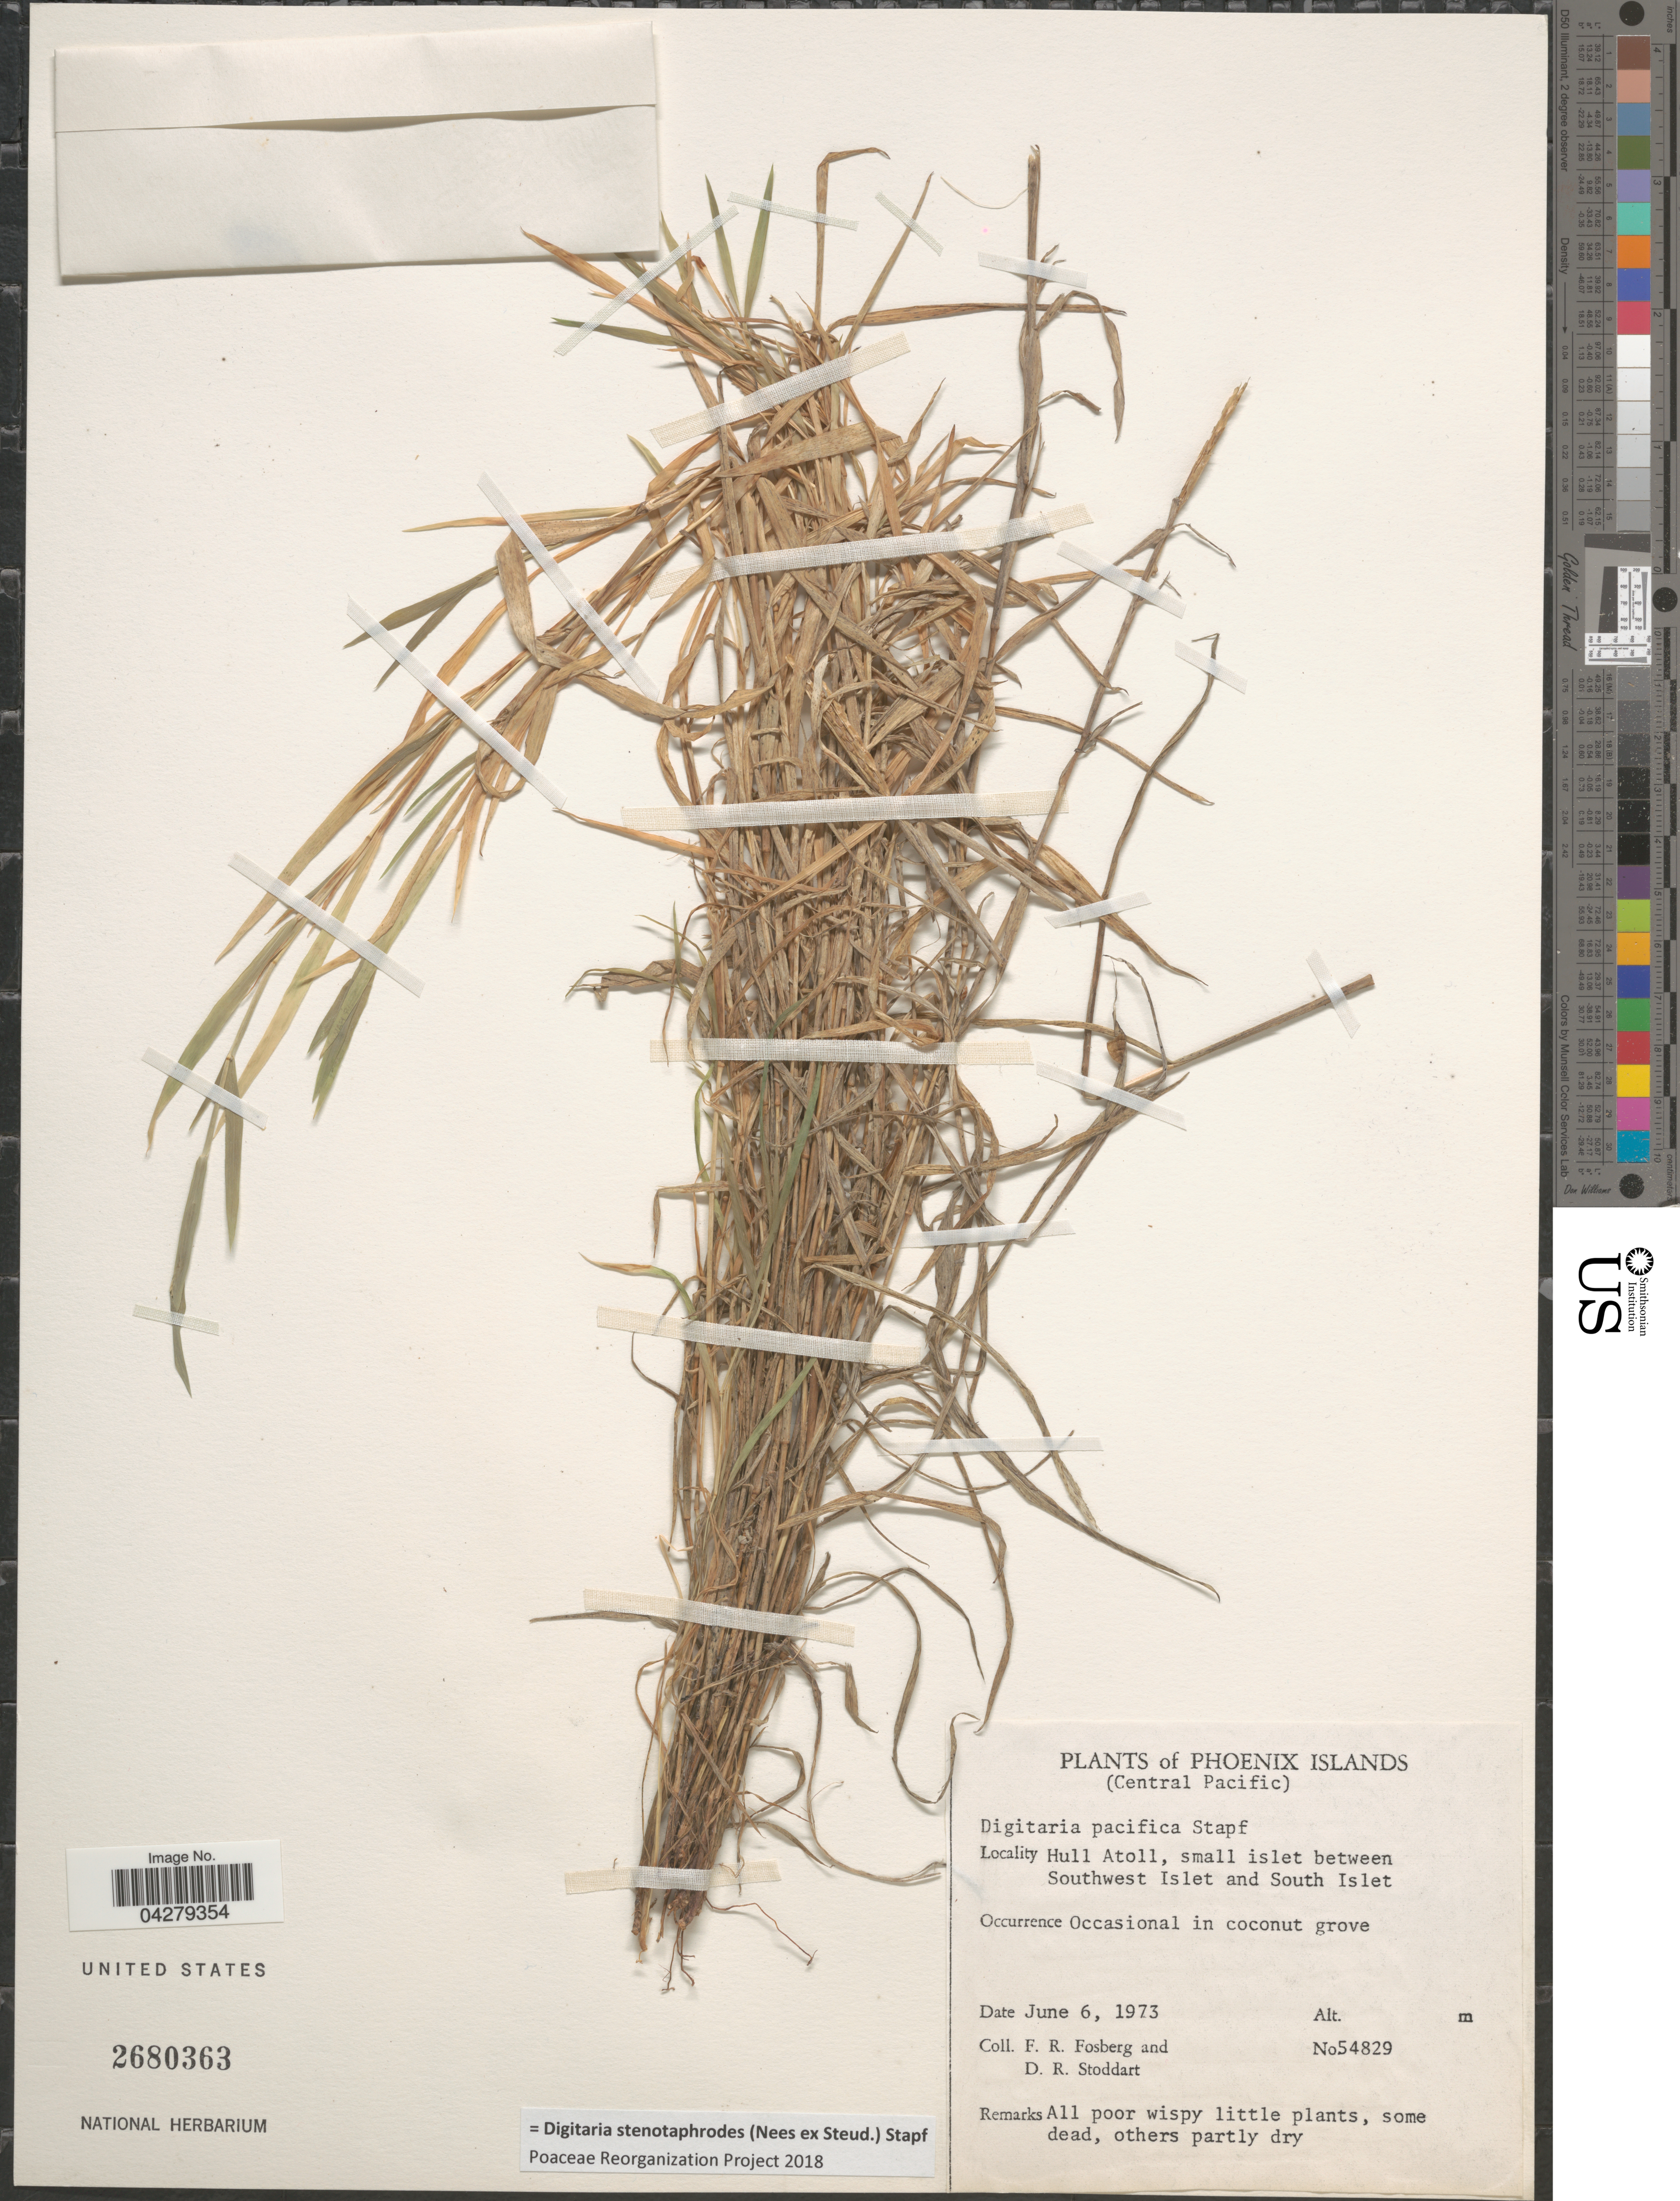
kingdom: Plantae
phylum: Tracheophyta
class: Liliopsida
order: Poales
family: Poaceae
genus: Digitaria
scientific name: Digitaria stenotaphrodes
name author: (Steud.) Stapf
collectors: F. R. Fosberg & D. R. Stoddart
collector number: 54829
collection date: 1973-06-06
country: Kiribati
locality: Phoenix Islands (Central Pacific). Hull Atoll, small islet between Southwest Islet and South Islet.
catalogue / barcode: US 2680363